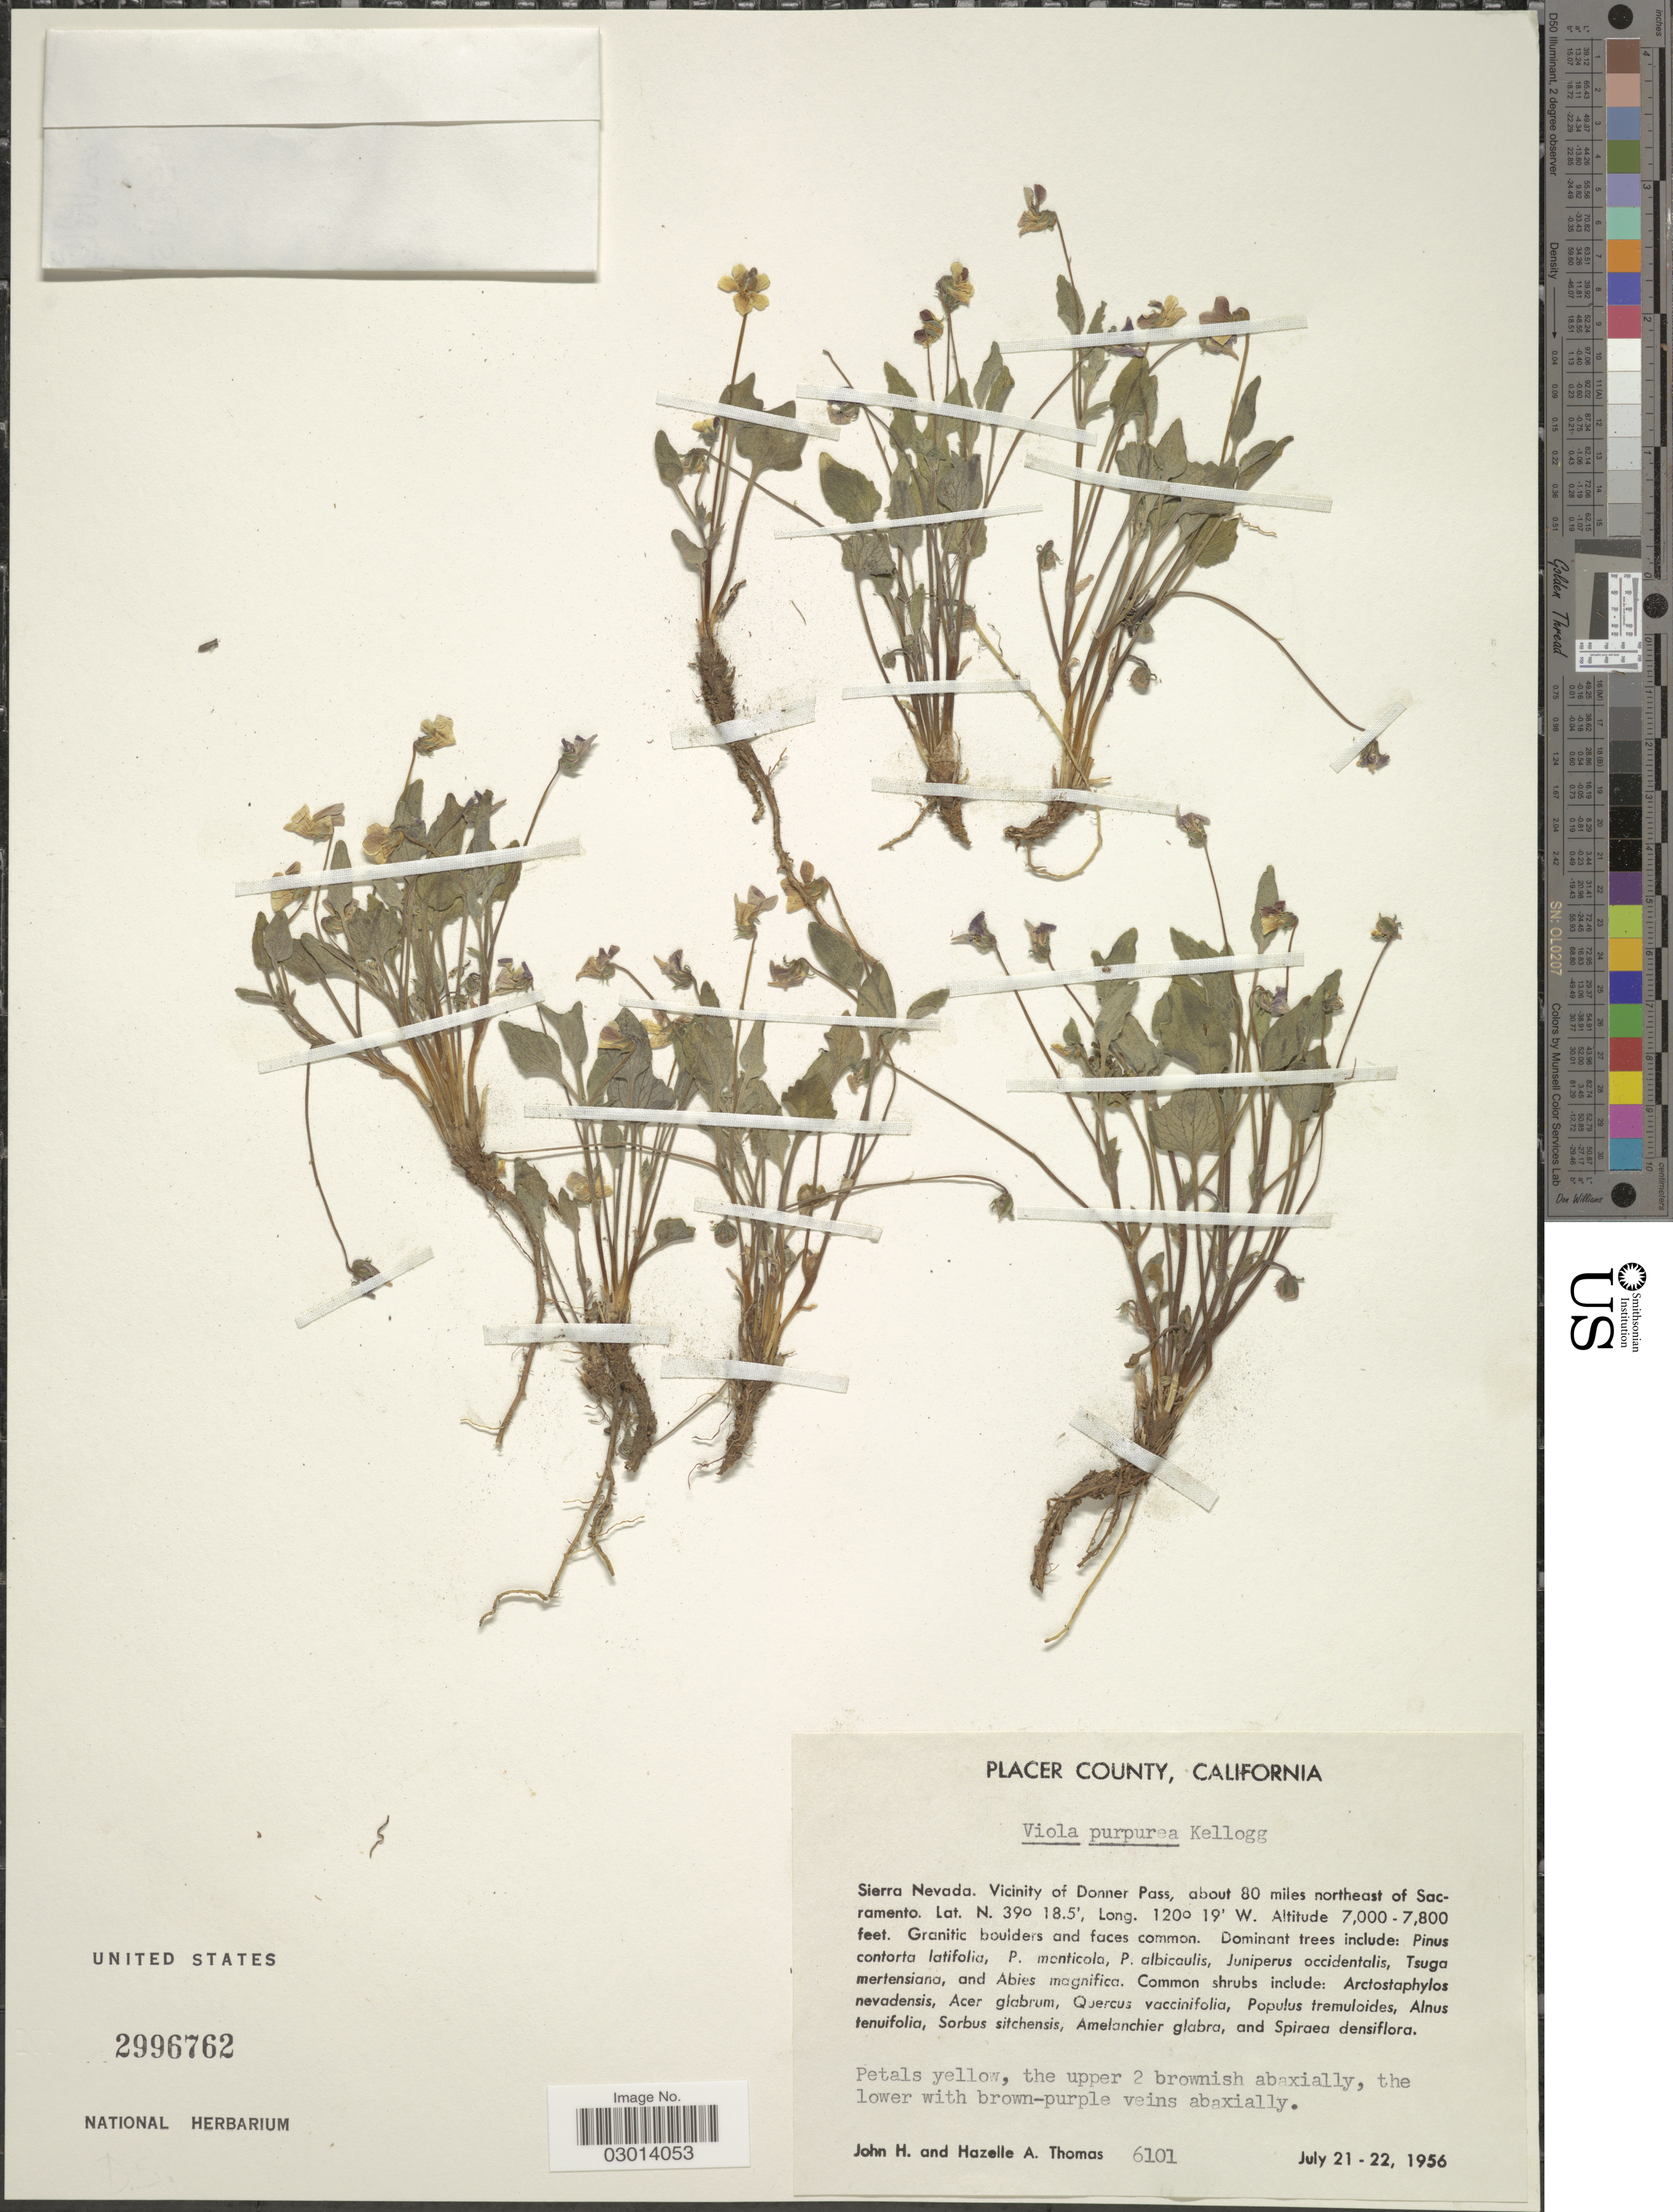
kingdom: Plantae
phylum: Tracheophyta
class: Magnoliopsida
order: Malpighiales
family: Violaceae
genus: Viola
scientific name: Viola purpurea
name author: Kellogg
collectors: J. H. Thomas & H. Thomas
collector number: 6101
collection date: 1956-07-21/1956-07-22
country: United States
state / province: California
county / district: Placer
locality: Placer County. Sierra Nevada. Vicinity of Donner Pass, about 80 miles northeast of Sacramento.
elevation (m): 2134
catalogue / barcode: US 2996762